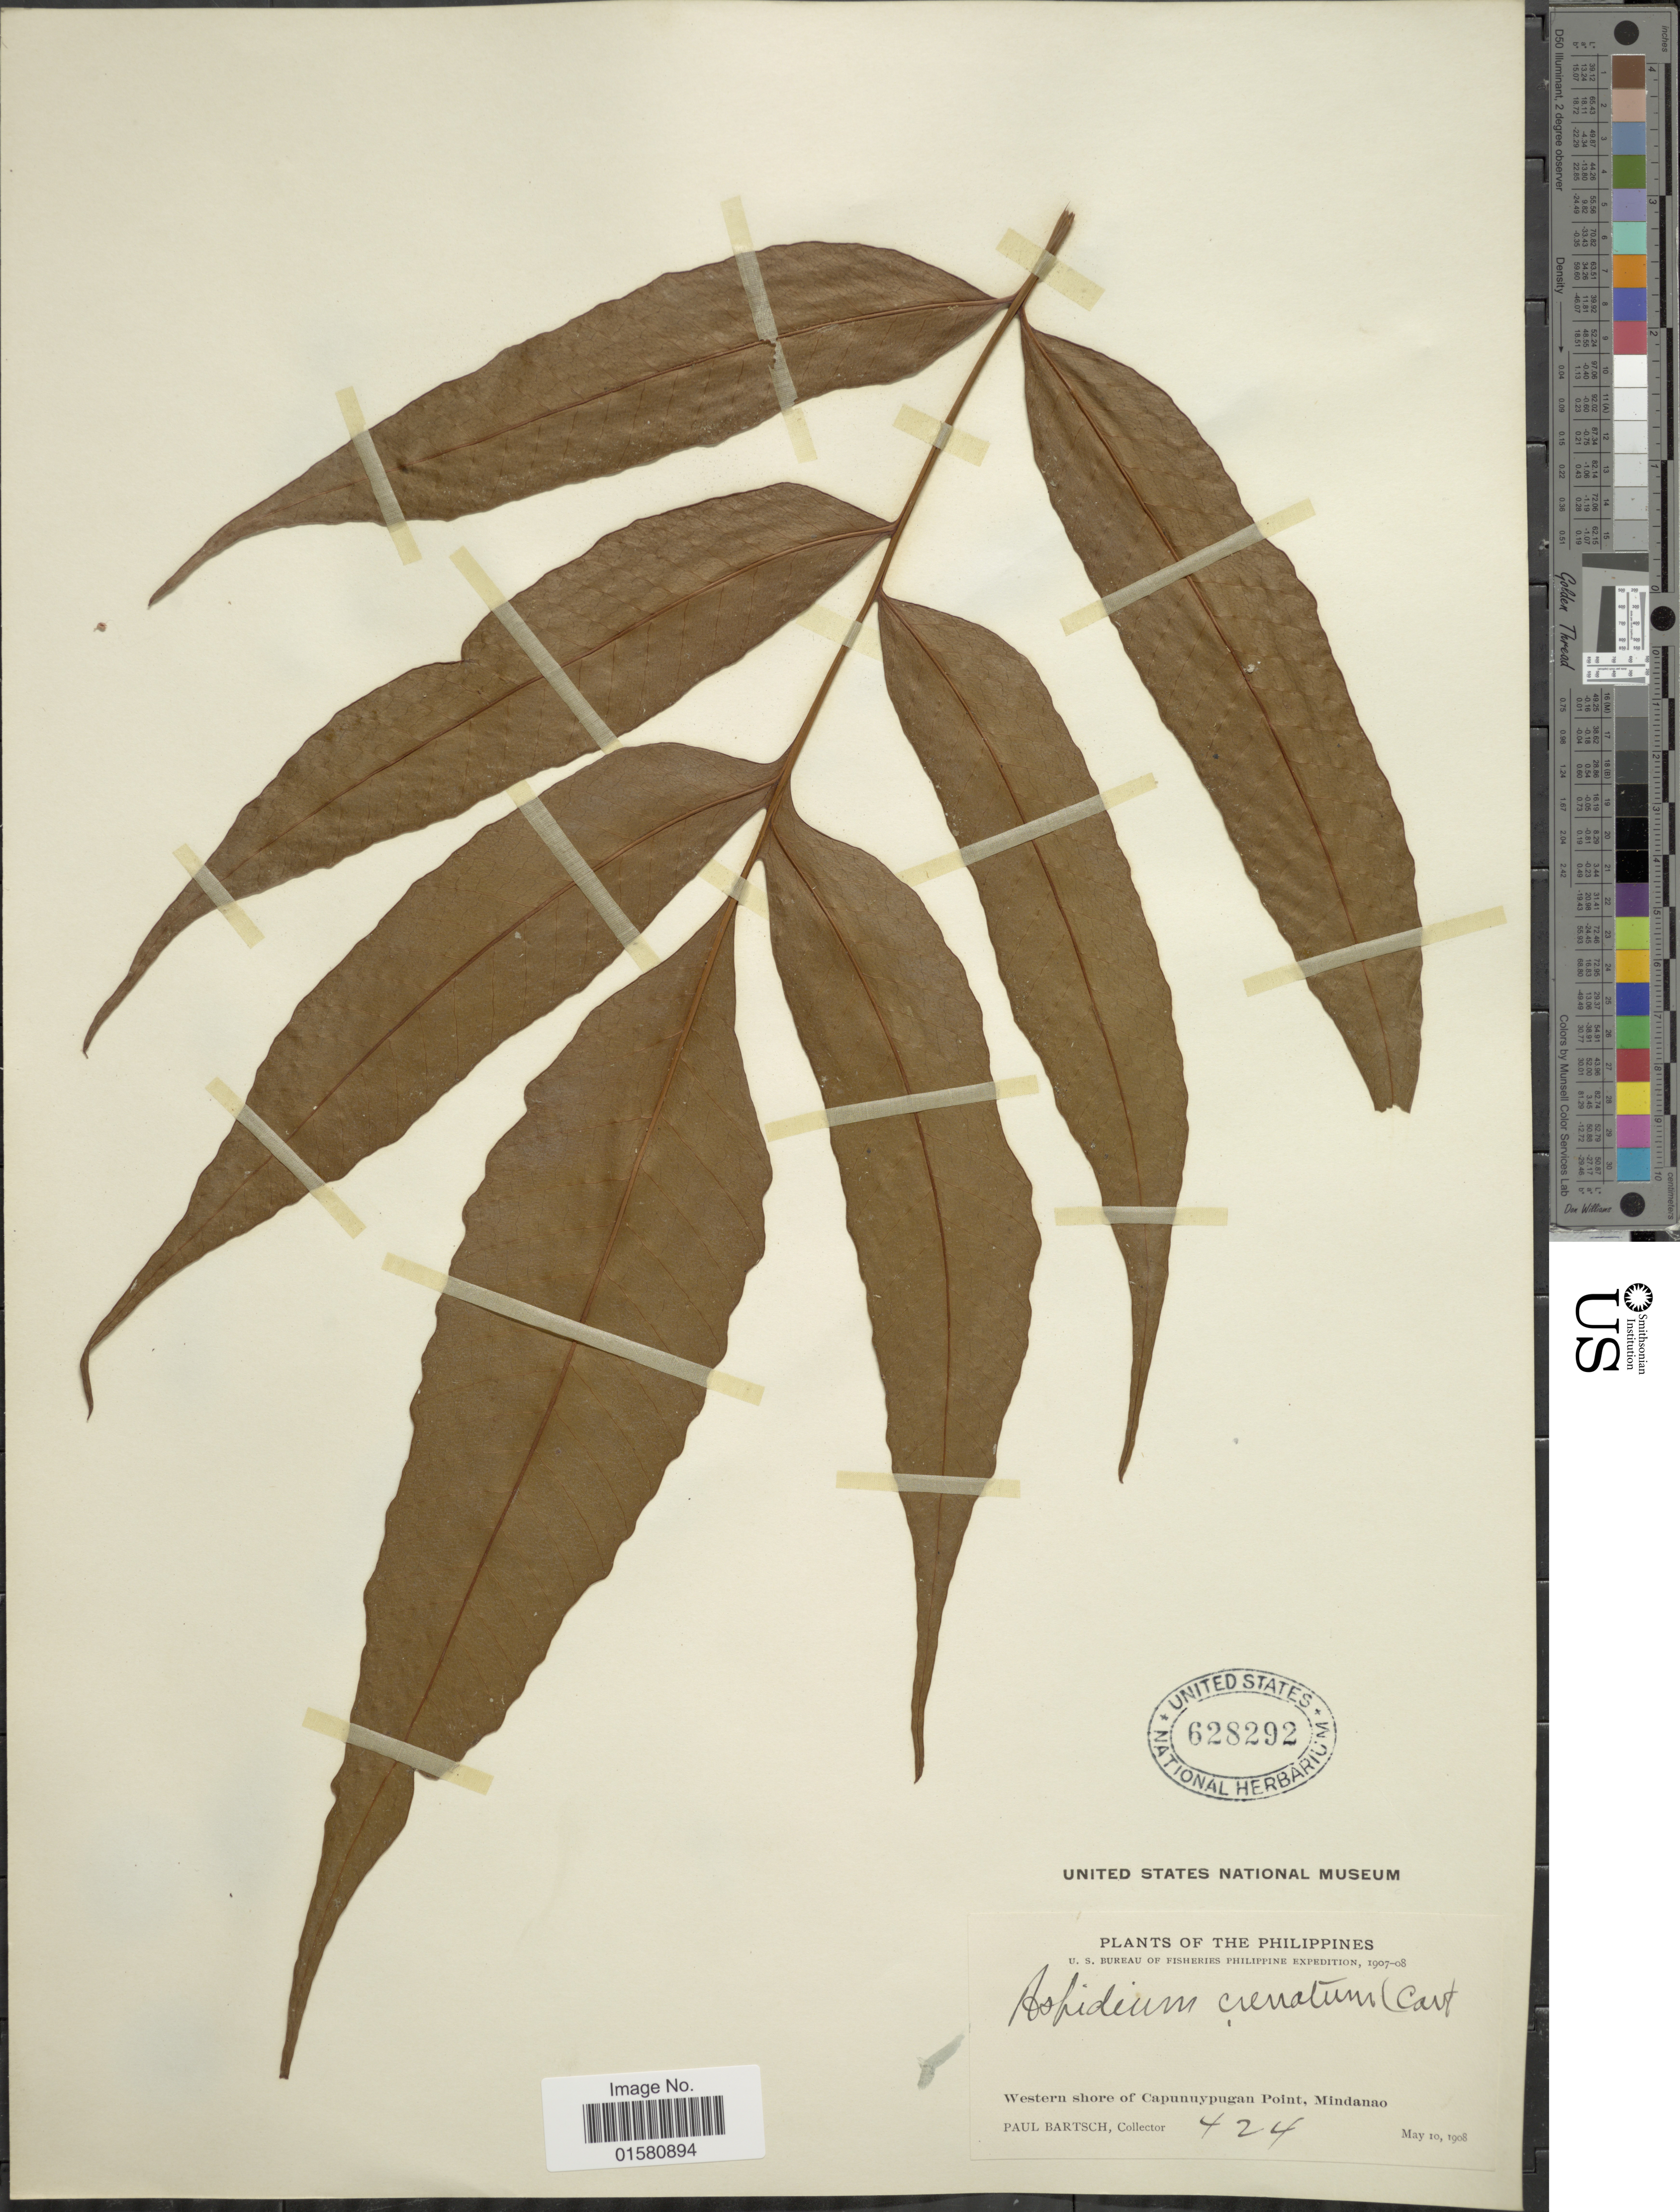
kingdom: Plantae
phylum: Tracheophyta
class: Polypodiopsida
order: Polypodiales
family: Tectariaceae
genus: Tectaria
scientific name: Tectaria crenata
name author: Cav.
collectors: P. Bartsch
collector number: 424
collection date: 1908-05-10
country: Philippines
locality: Western shore of Capunuypugan Point, Mindanao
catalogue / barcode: US 628292